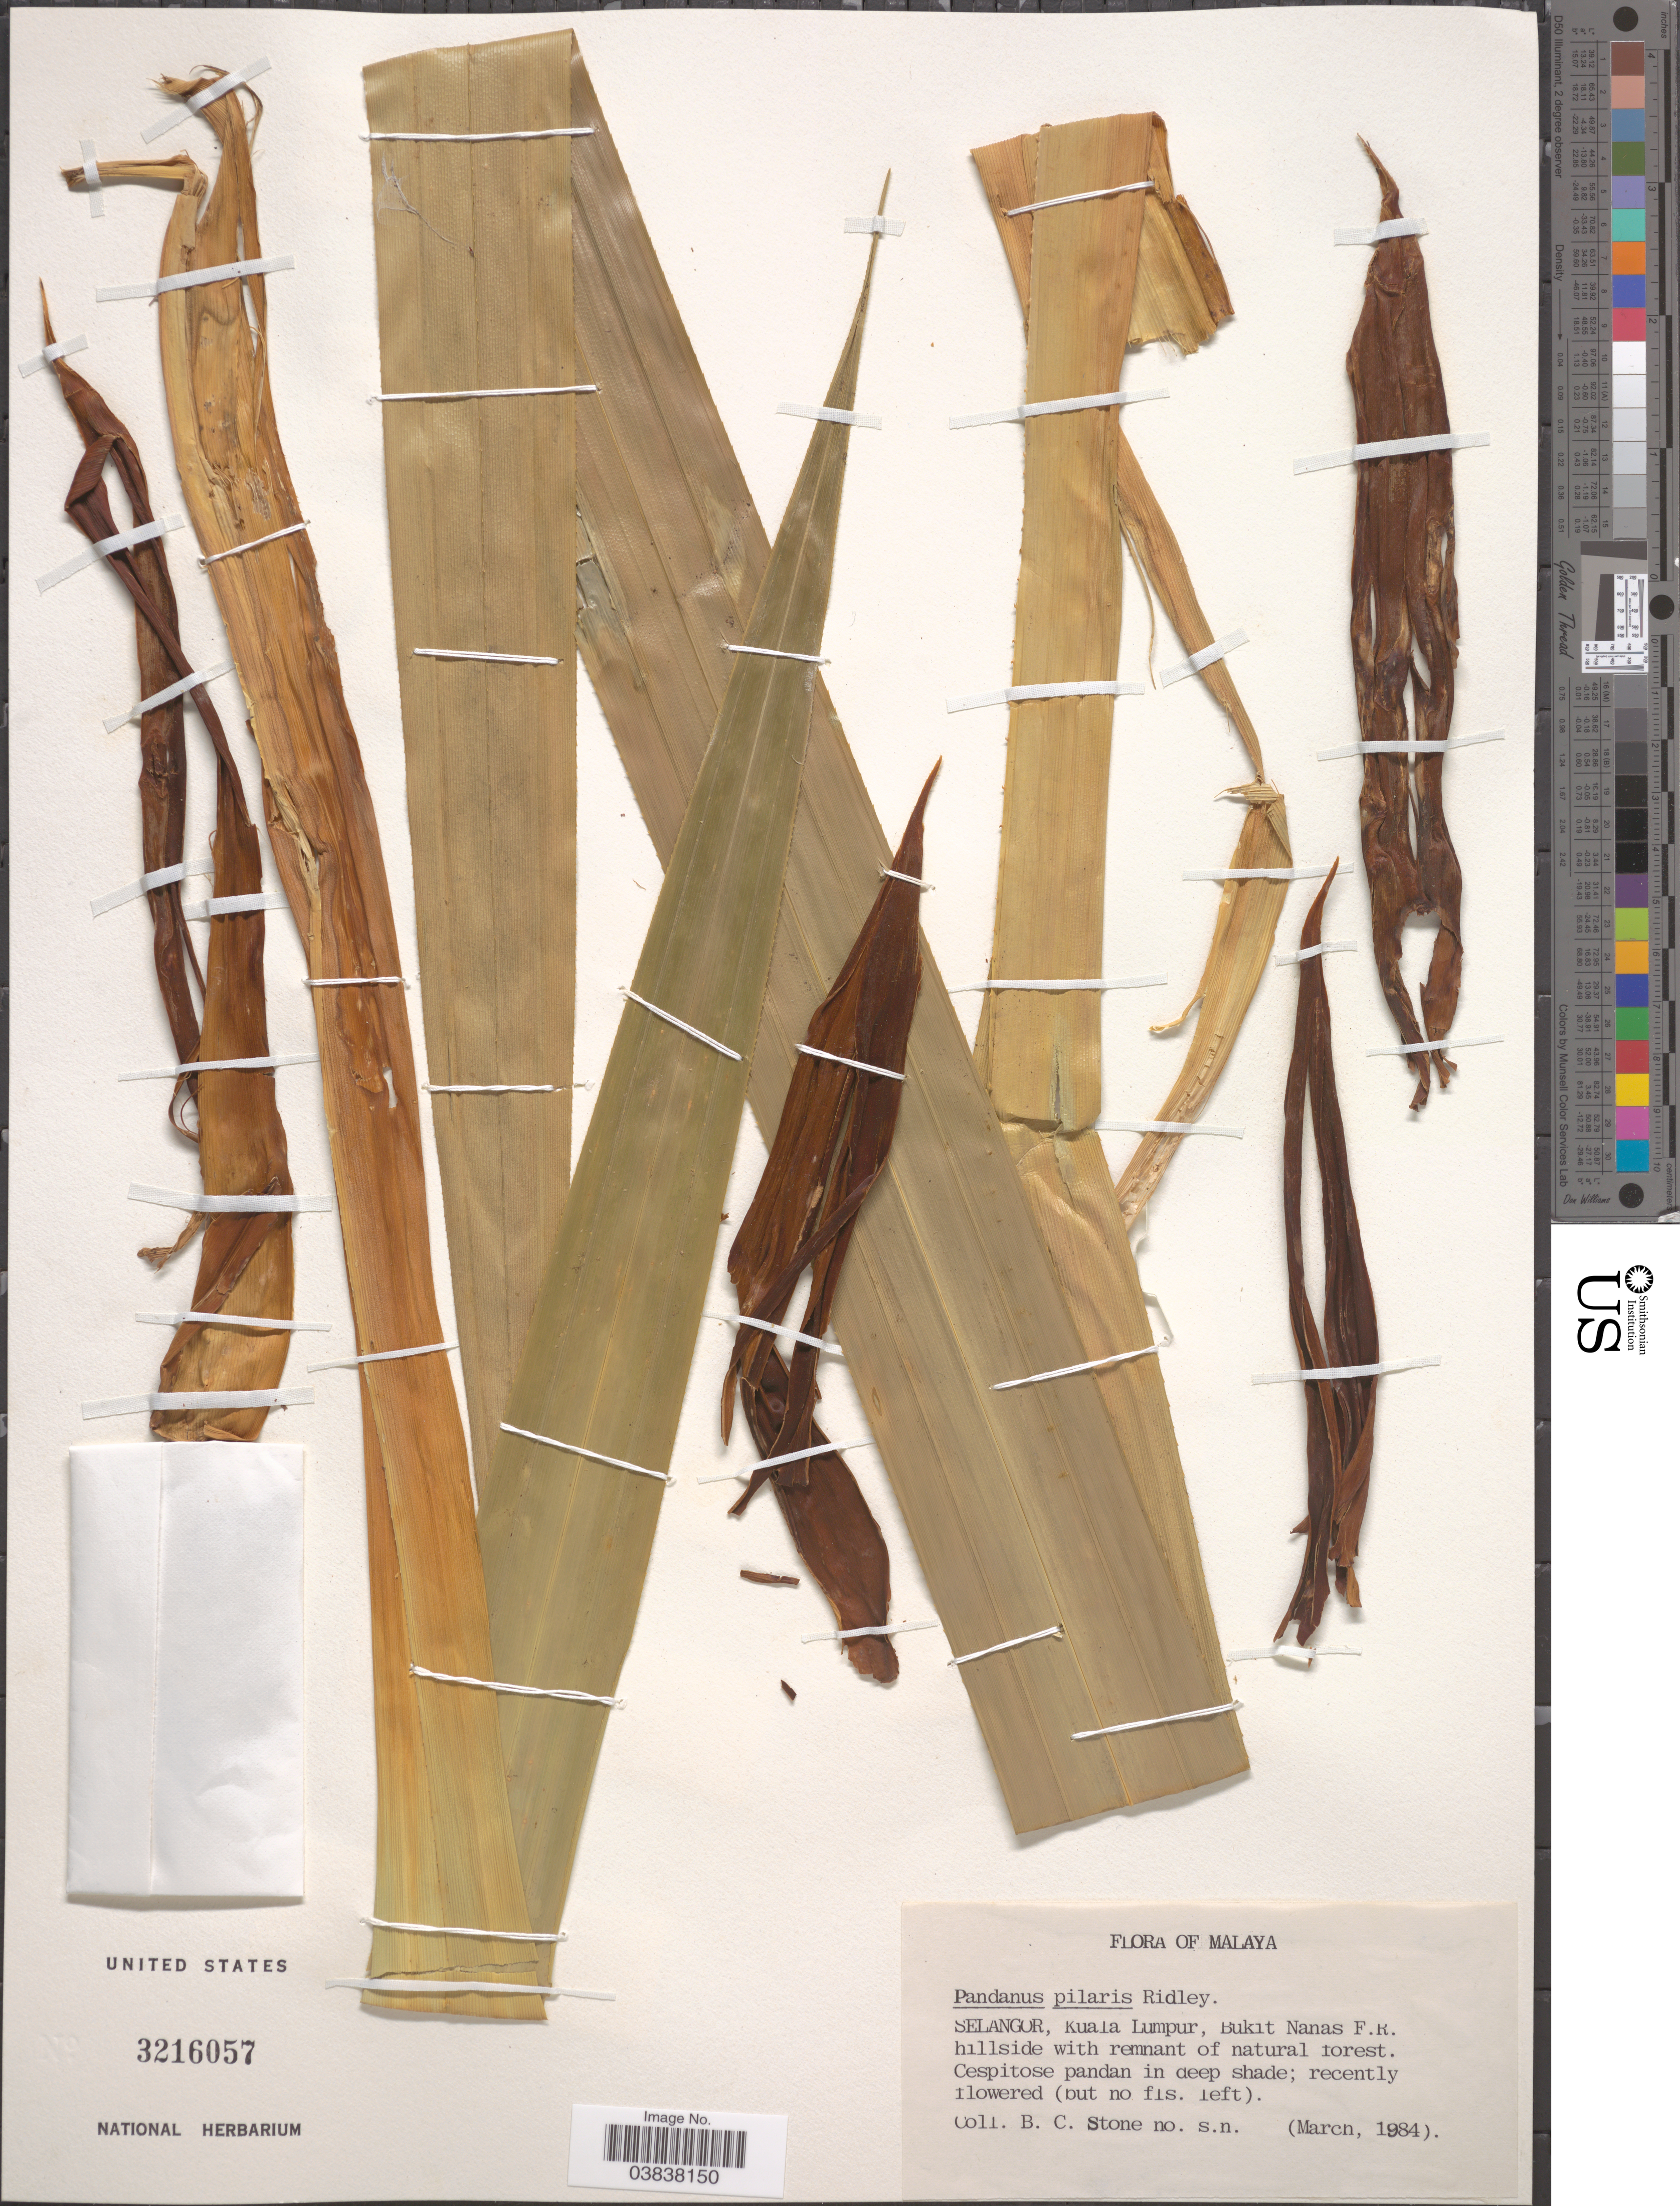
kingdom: Plantae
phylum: Tracheophyta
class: Liliopsida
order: Pandanales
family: Pandanaceae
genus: Pandanus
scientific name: Pandanus pilaris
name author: Ridl.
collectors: B. C. Stone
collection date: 1984-03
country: Malaysia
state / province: Selangor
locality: Malaya. Kuala Lumpur, Bukit Nanas F. R. hillside.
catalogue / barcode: US 3216057